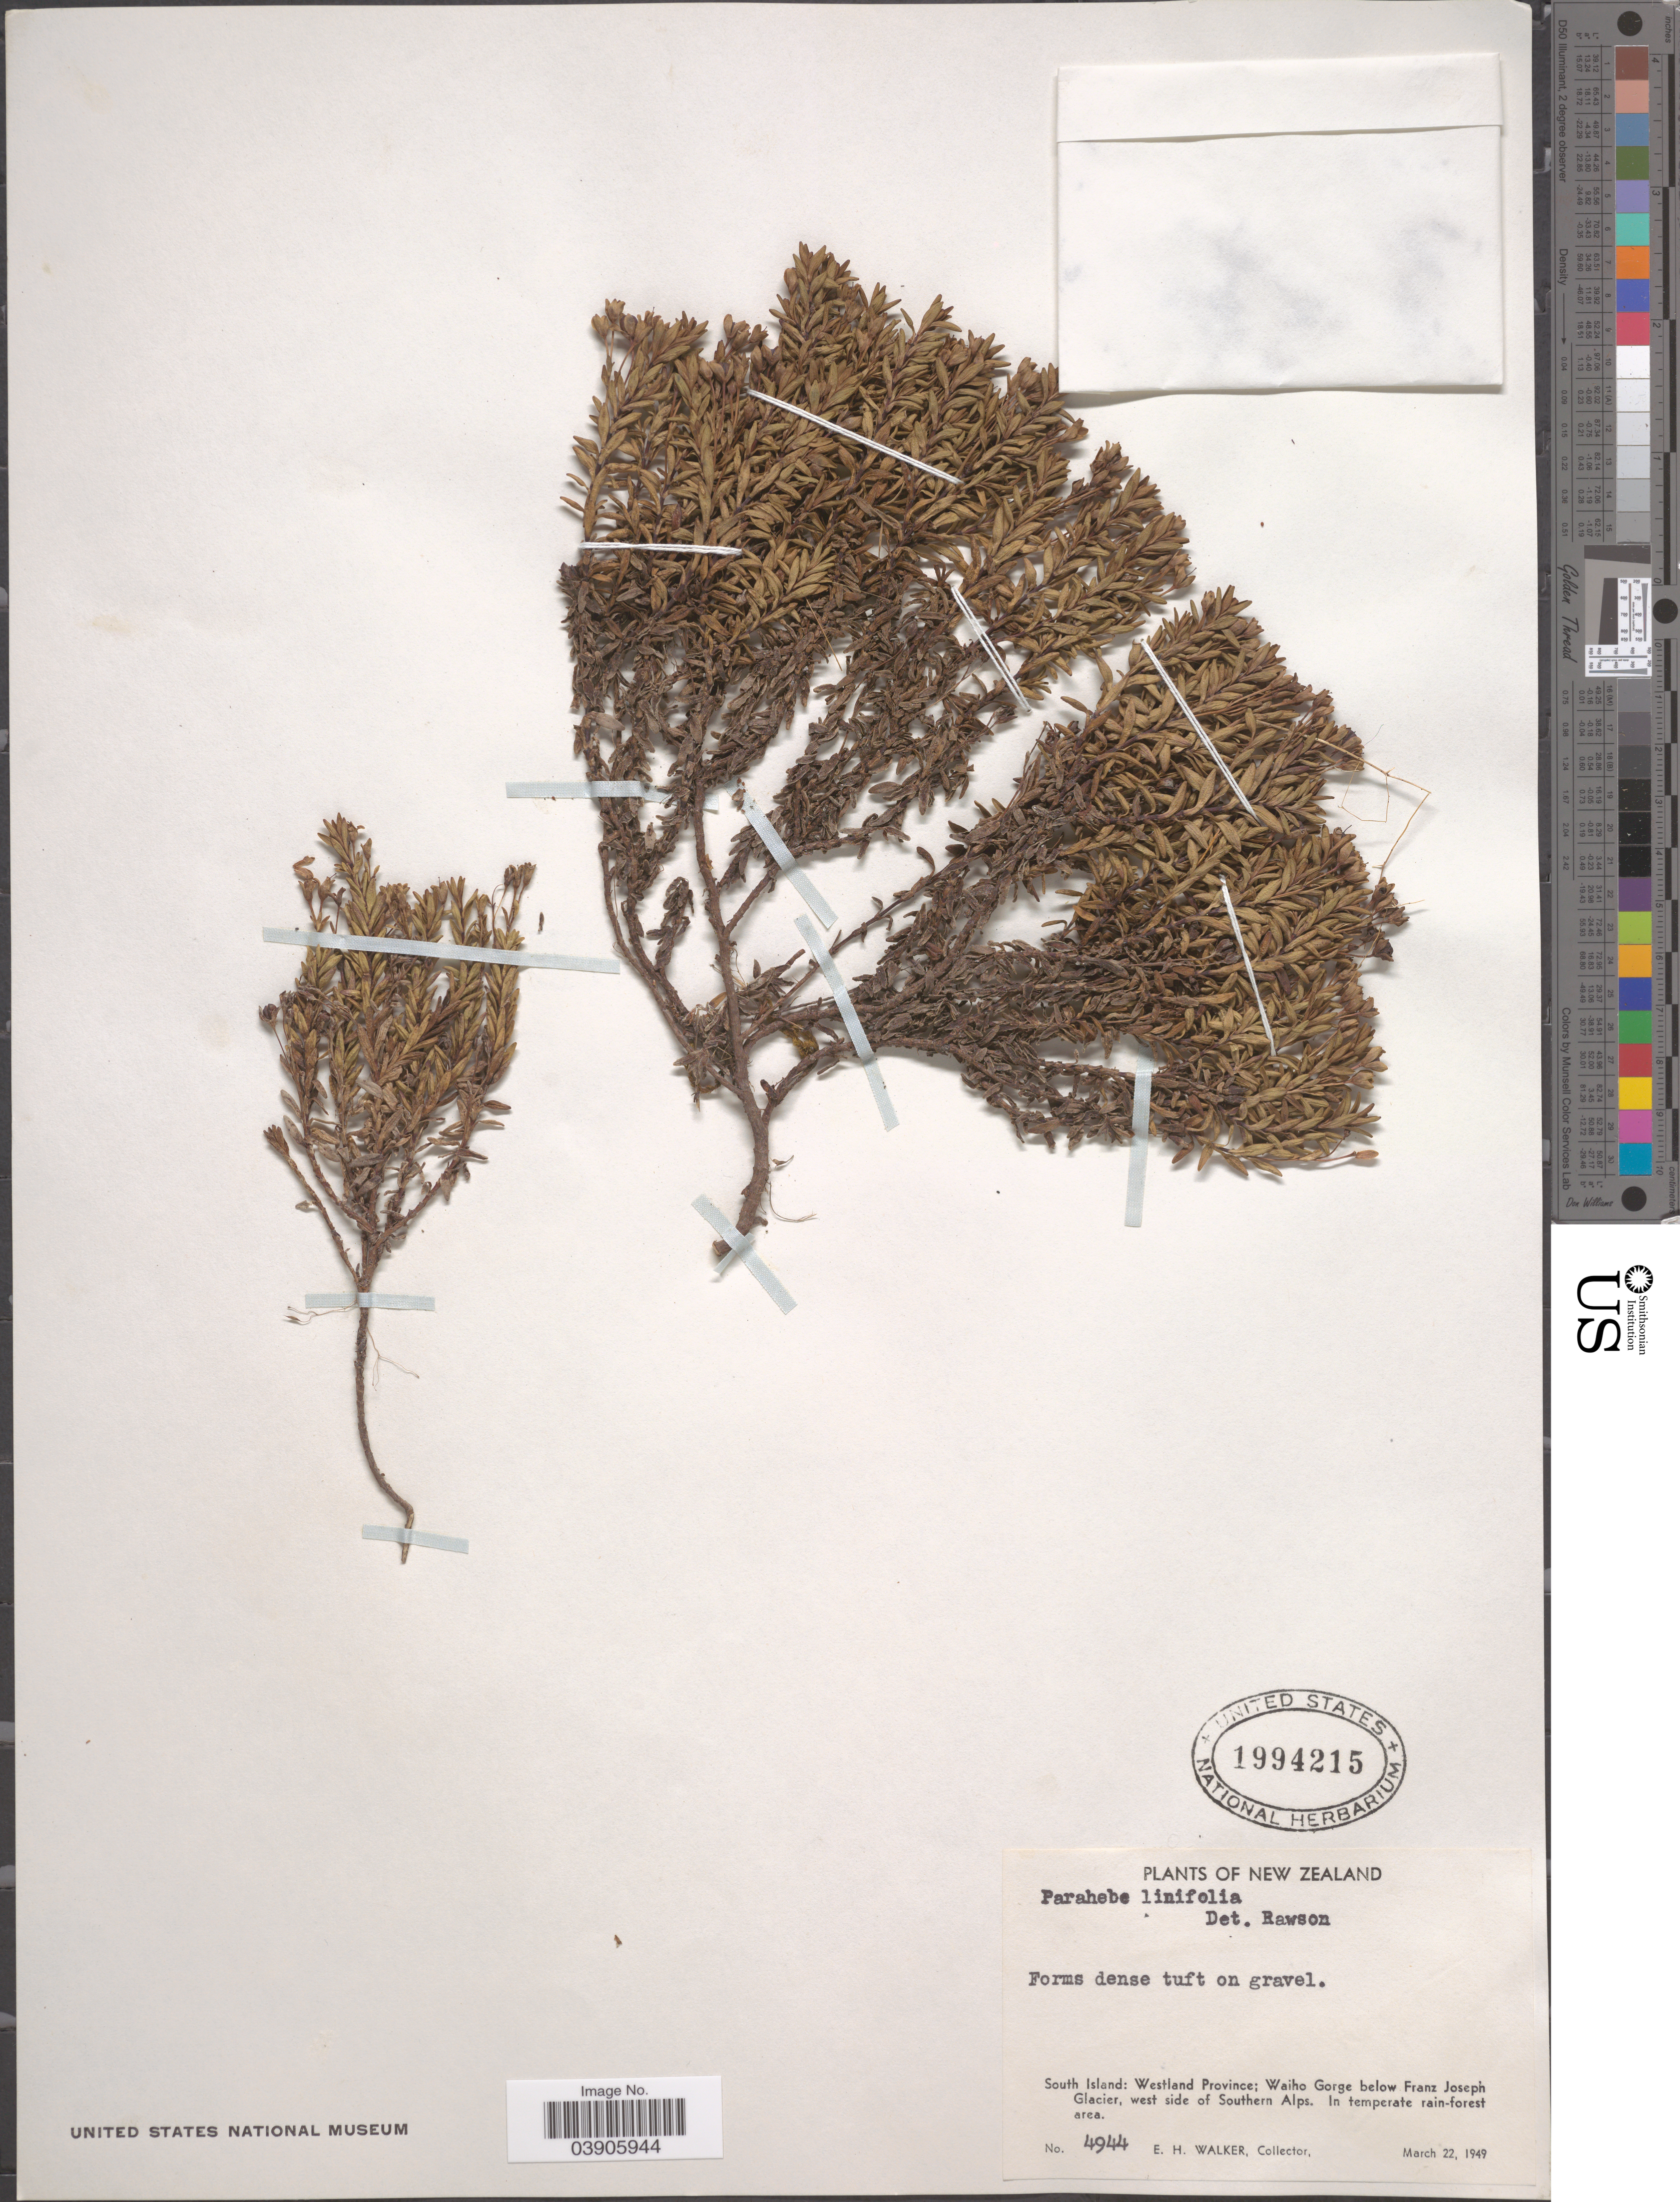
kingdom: Plantae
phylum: Tracheophyta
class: Magnoliopsida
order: Lamiales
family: Plantaginaceae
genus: Hebe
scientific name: Hebe linifolia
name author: (Hook. f.) Andersen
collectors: E. H. Walker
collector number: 4944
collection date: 1949-03-22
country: New Zealand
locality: South Island: Westland Province; Waiho Gorge below Franz Joseph Glacier, west side of Southern Alps.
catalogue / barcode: US 1994215